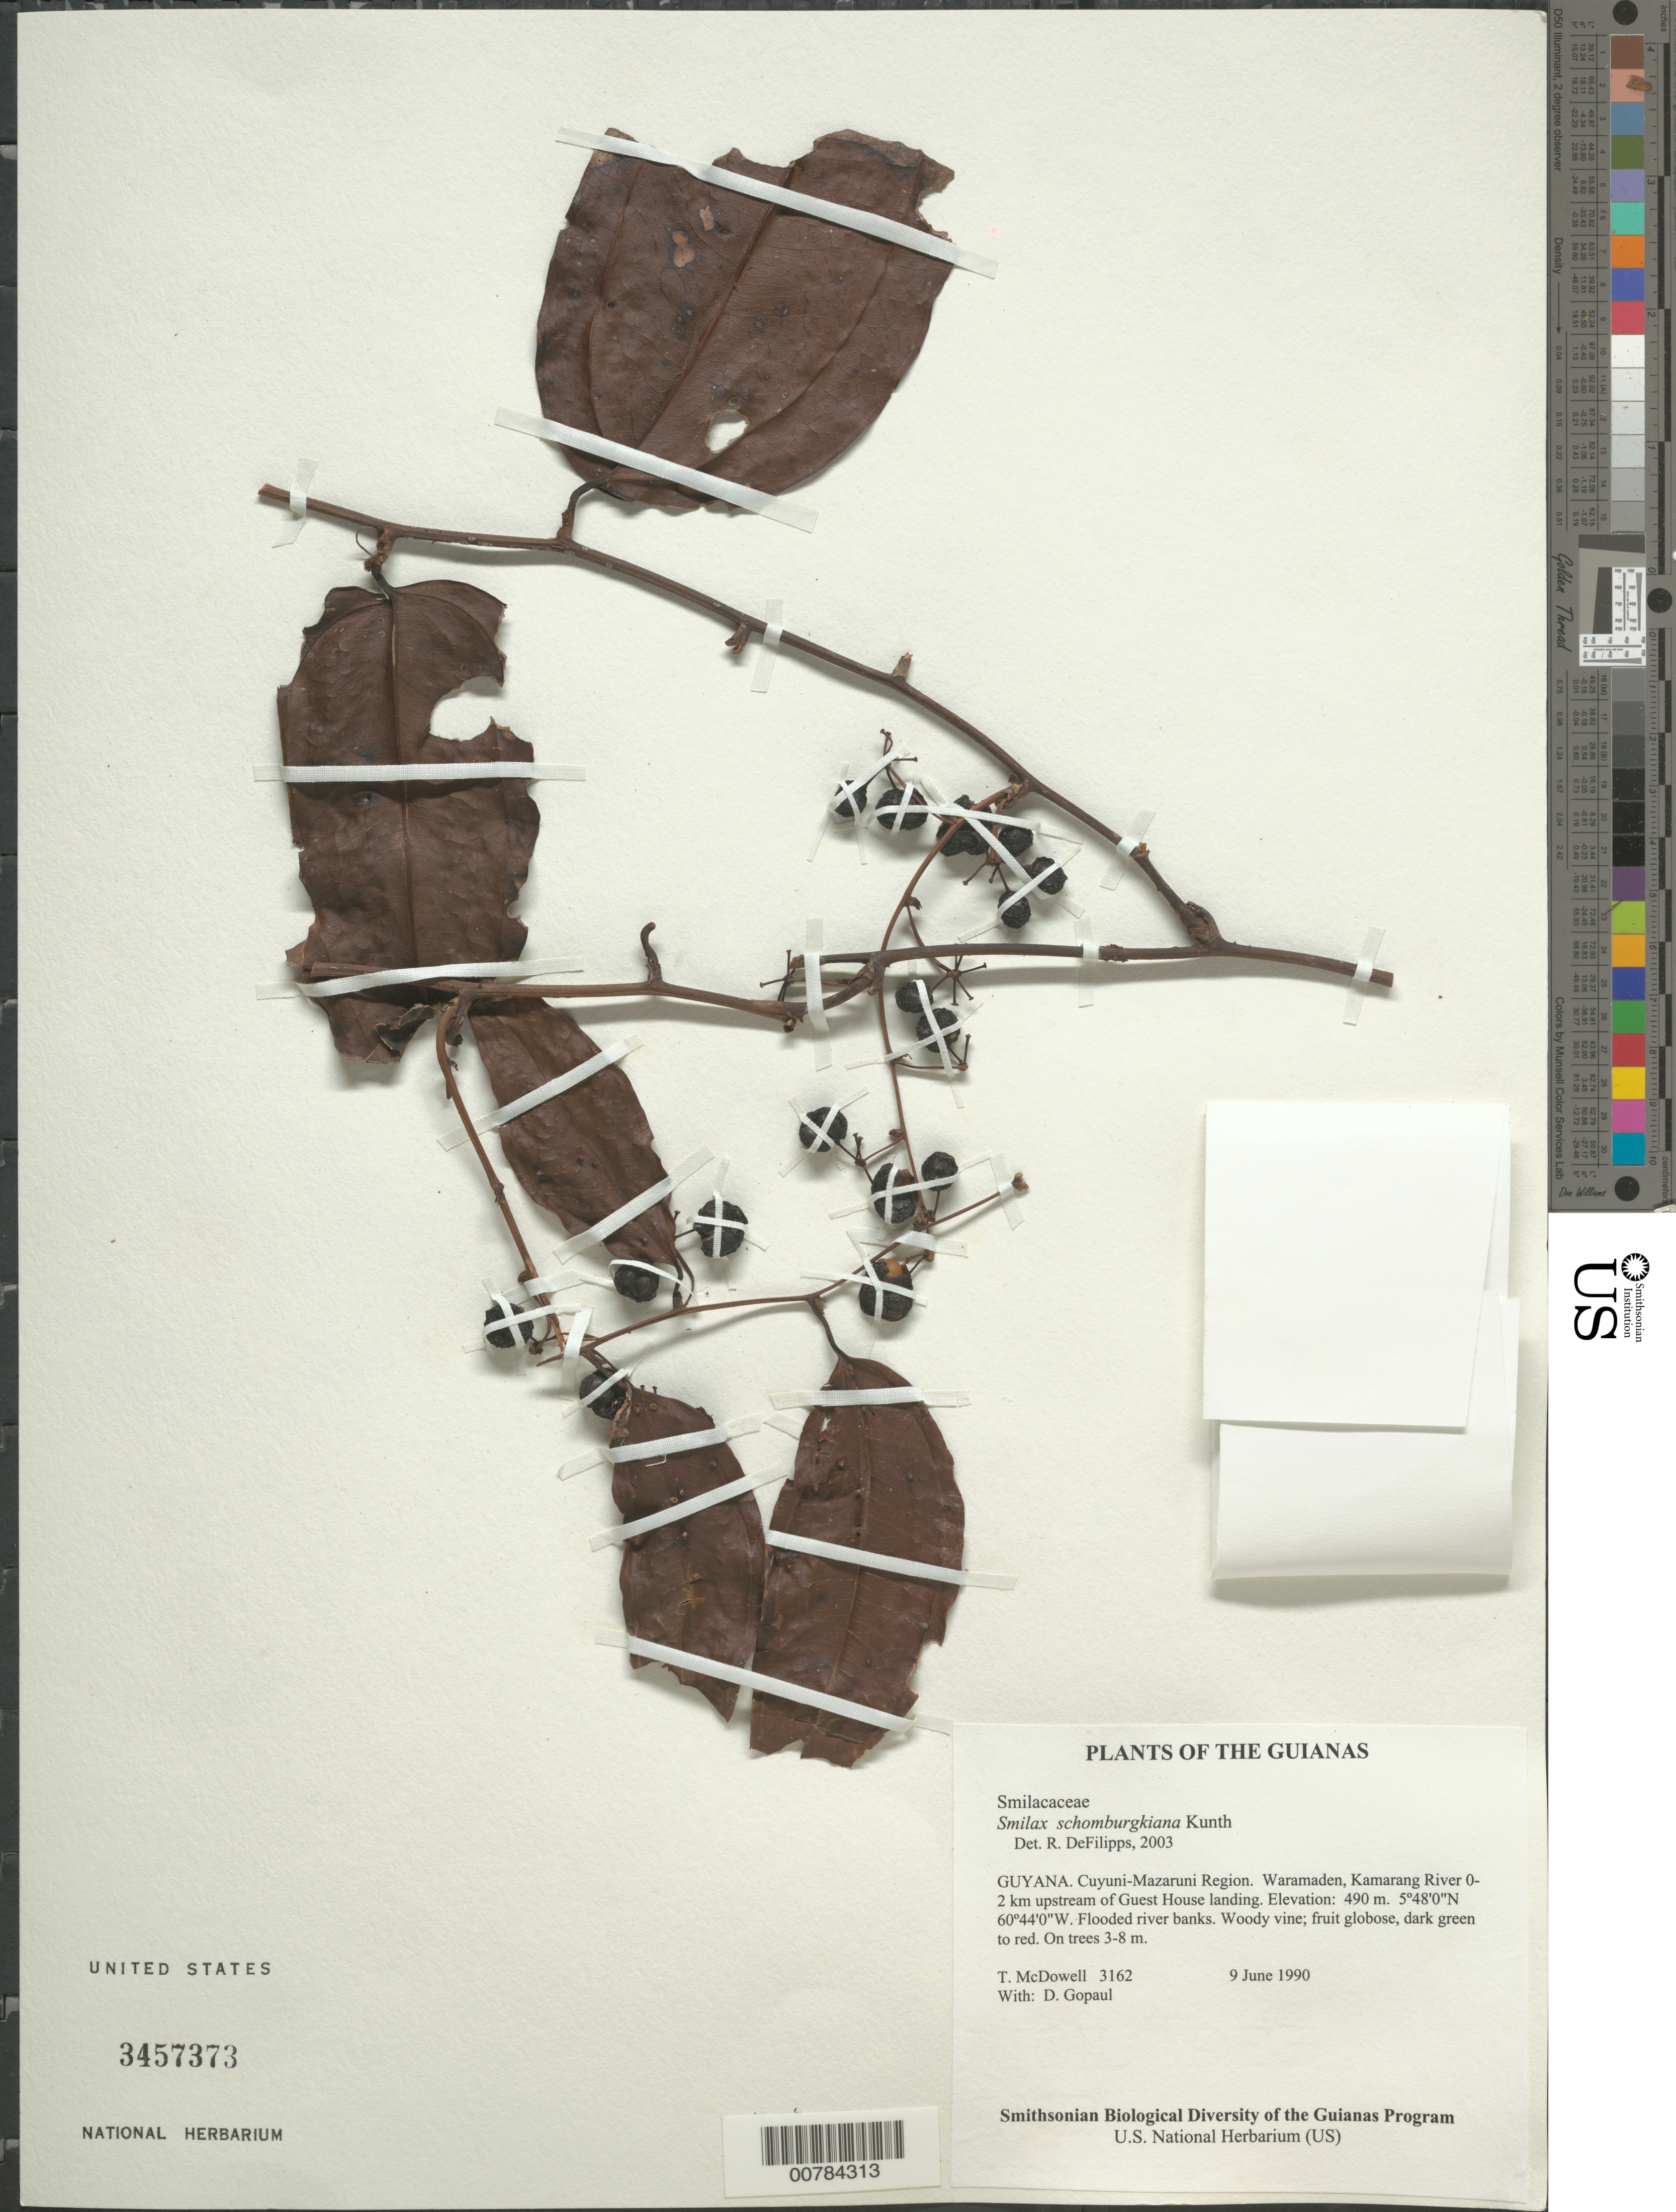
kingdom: Plantae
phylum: Tracheophyta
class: Liliopsida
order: Liliales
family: Smilacaceae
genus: Smilax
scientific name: Smilax schomburgkiana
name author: Kunth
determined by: DeFilipps, R. A.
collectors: T. McDowell & D. Gopaul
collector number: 3162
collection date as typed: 9 June 1990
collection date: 1990-06-09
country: Guyana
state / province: Cuyuni-Mazaruni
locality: Waramaden, Kamarang River 0-2 km upstream of Guest House landing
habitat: Flooded river banks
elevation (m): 490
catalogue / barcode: US 3457373